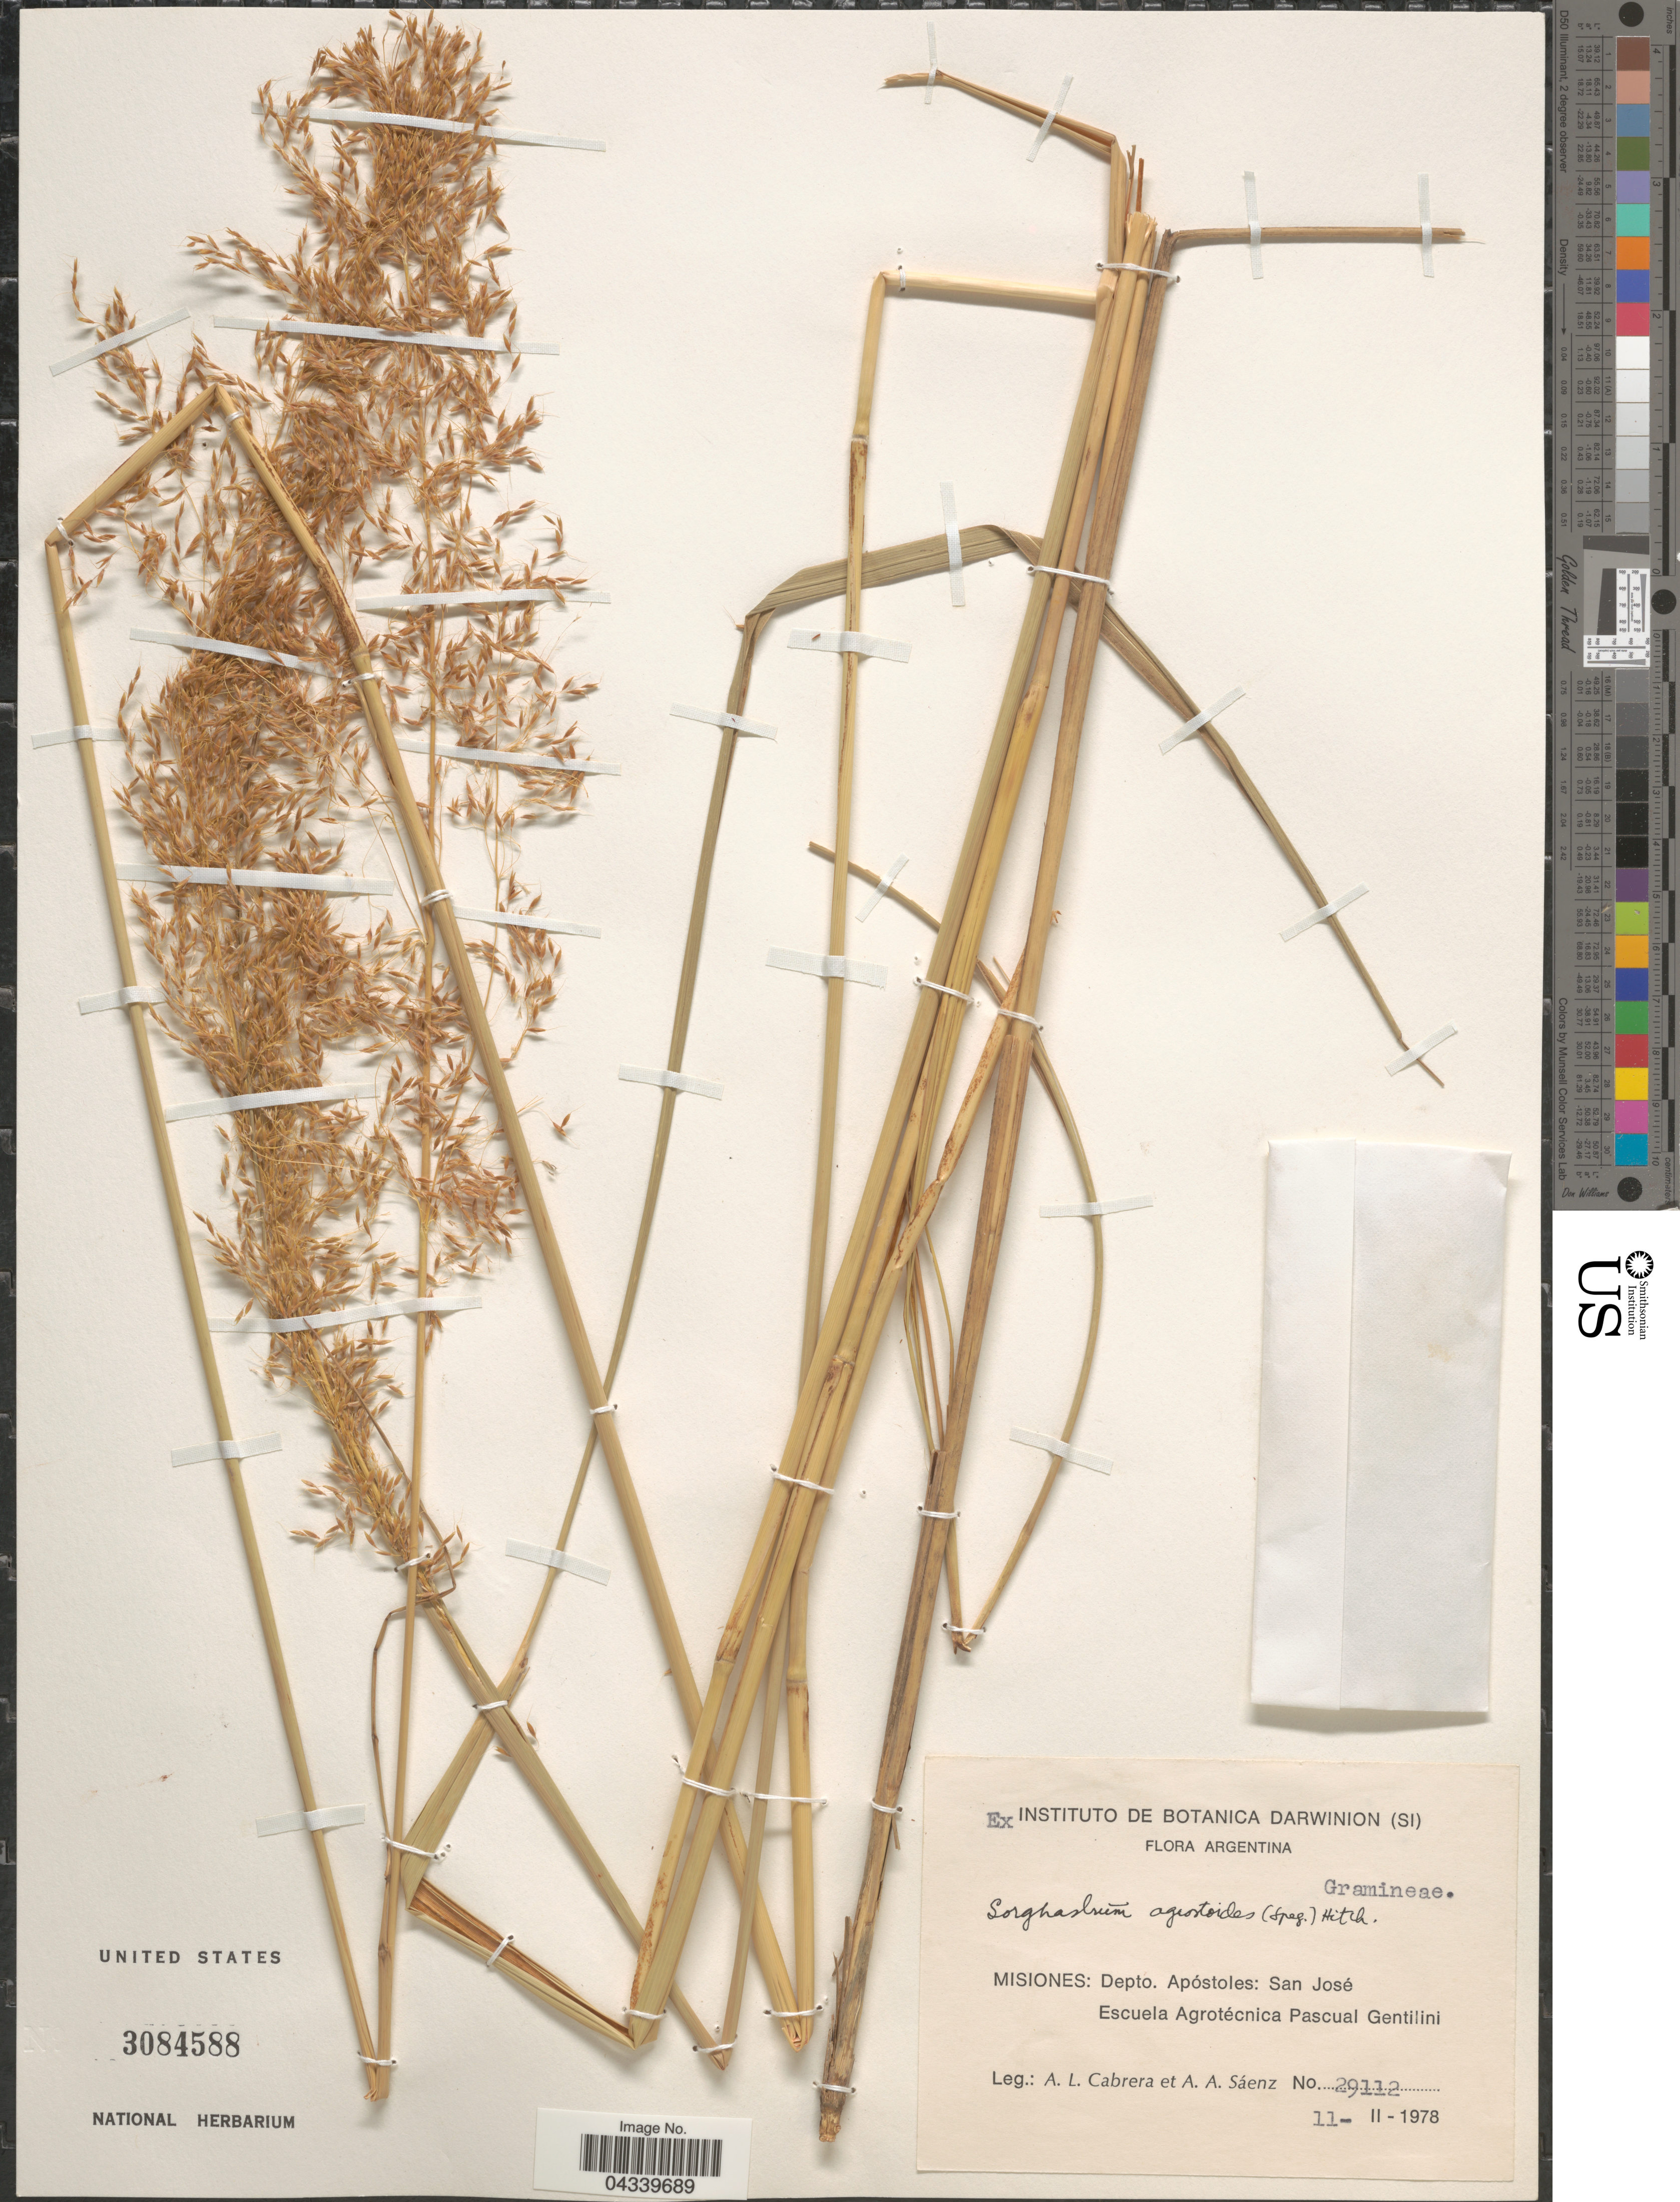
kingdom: Plantae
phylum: Tracheophyta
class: Liliopsida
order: Poales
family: Poaceae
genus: Sorghastrum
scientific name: Sorghastrum setosum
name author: (Griseb.) Hitchc.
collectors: A. L. Cabrera & A. A. Saenz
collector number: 29112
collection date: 1978-02-11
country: Argentina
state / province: Misiones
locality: Depto. Apóstoles: San José Escuela Agrotécnica Pascual Gentilini.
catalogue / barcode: US 3084588